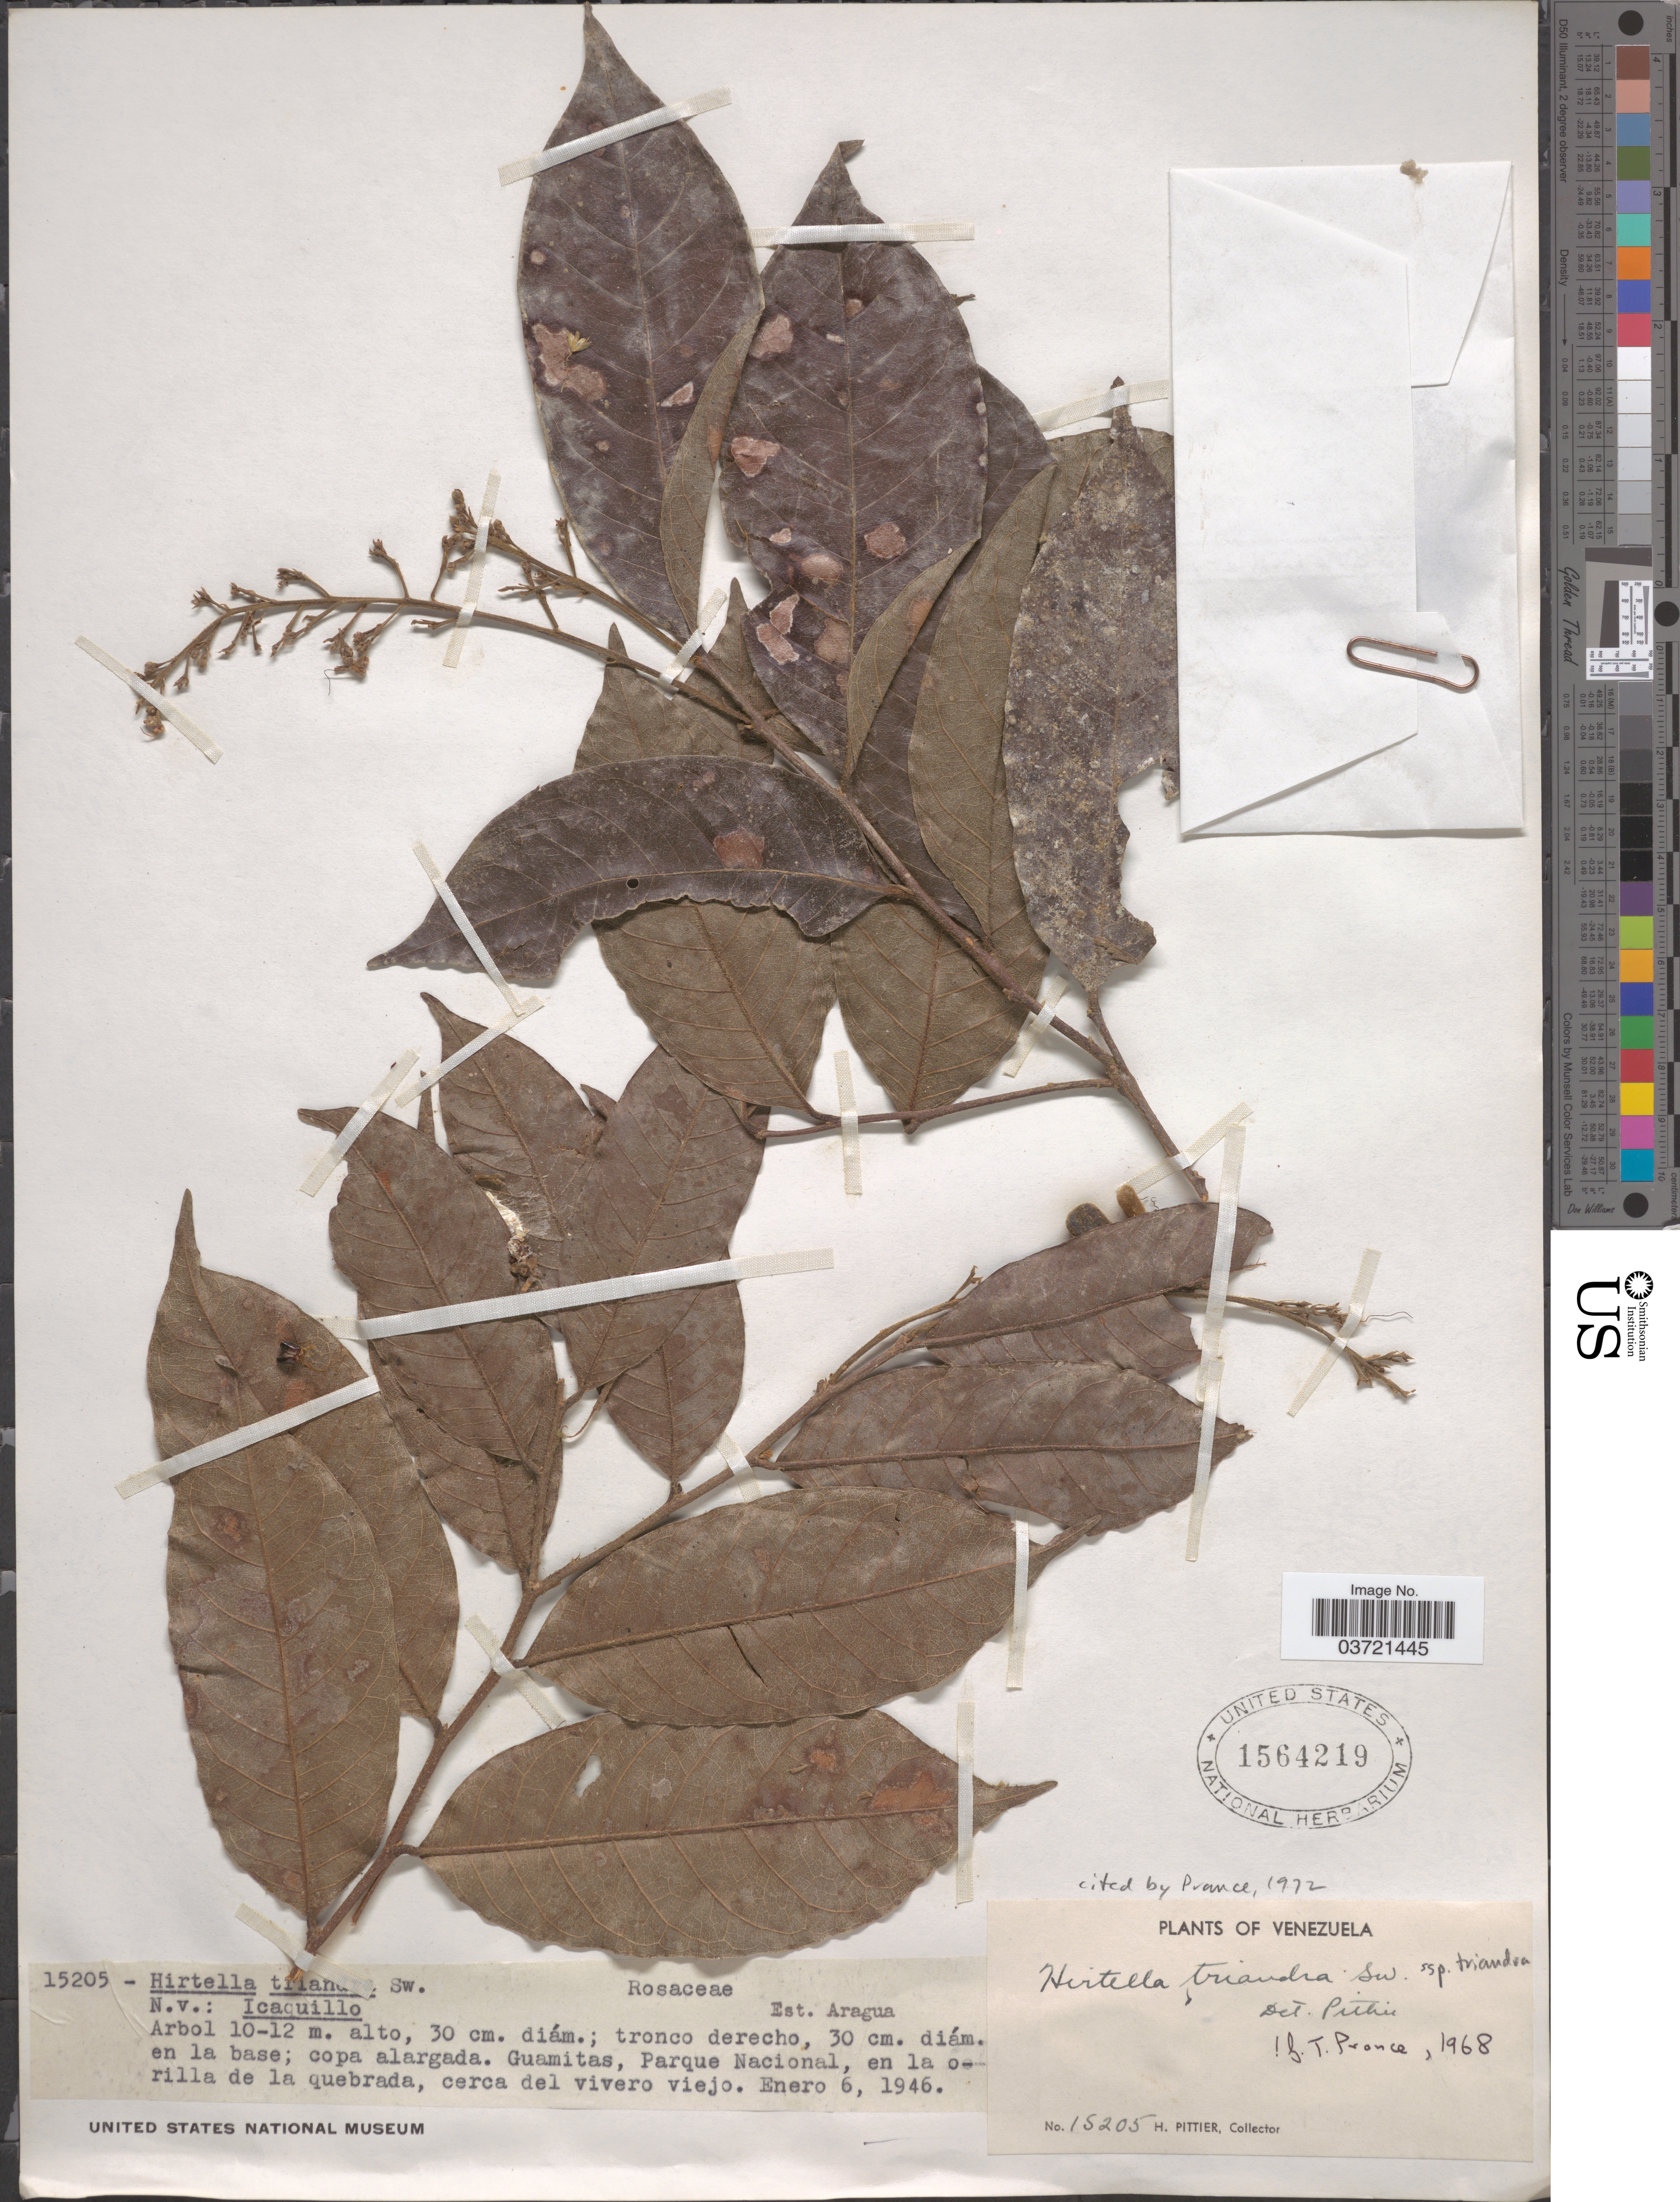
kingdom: Plantae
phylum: Tracheophyta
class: Magnoliopsida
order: Malpighiales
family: Chrysobalanaceae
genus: Hirtella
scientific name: Hirtella triandra subsp. triandra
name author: Sw.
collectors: H. F. Pittier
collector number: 15205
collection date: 1946-01-06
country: Venezuela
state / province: Aragua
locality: Guamitas, Parque Nacional, en la orilla de la quebrada, cerca del vivero viejo.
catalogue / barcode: US 1564219